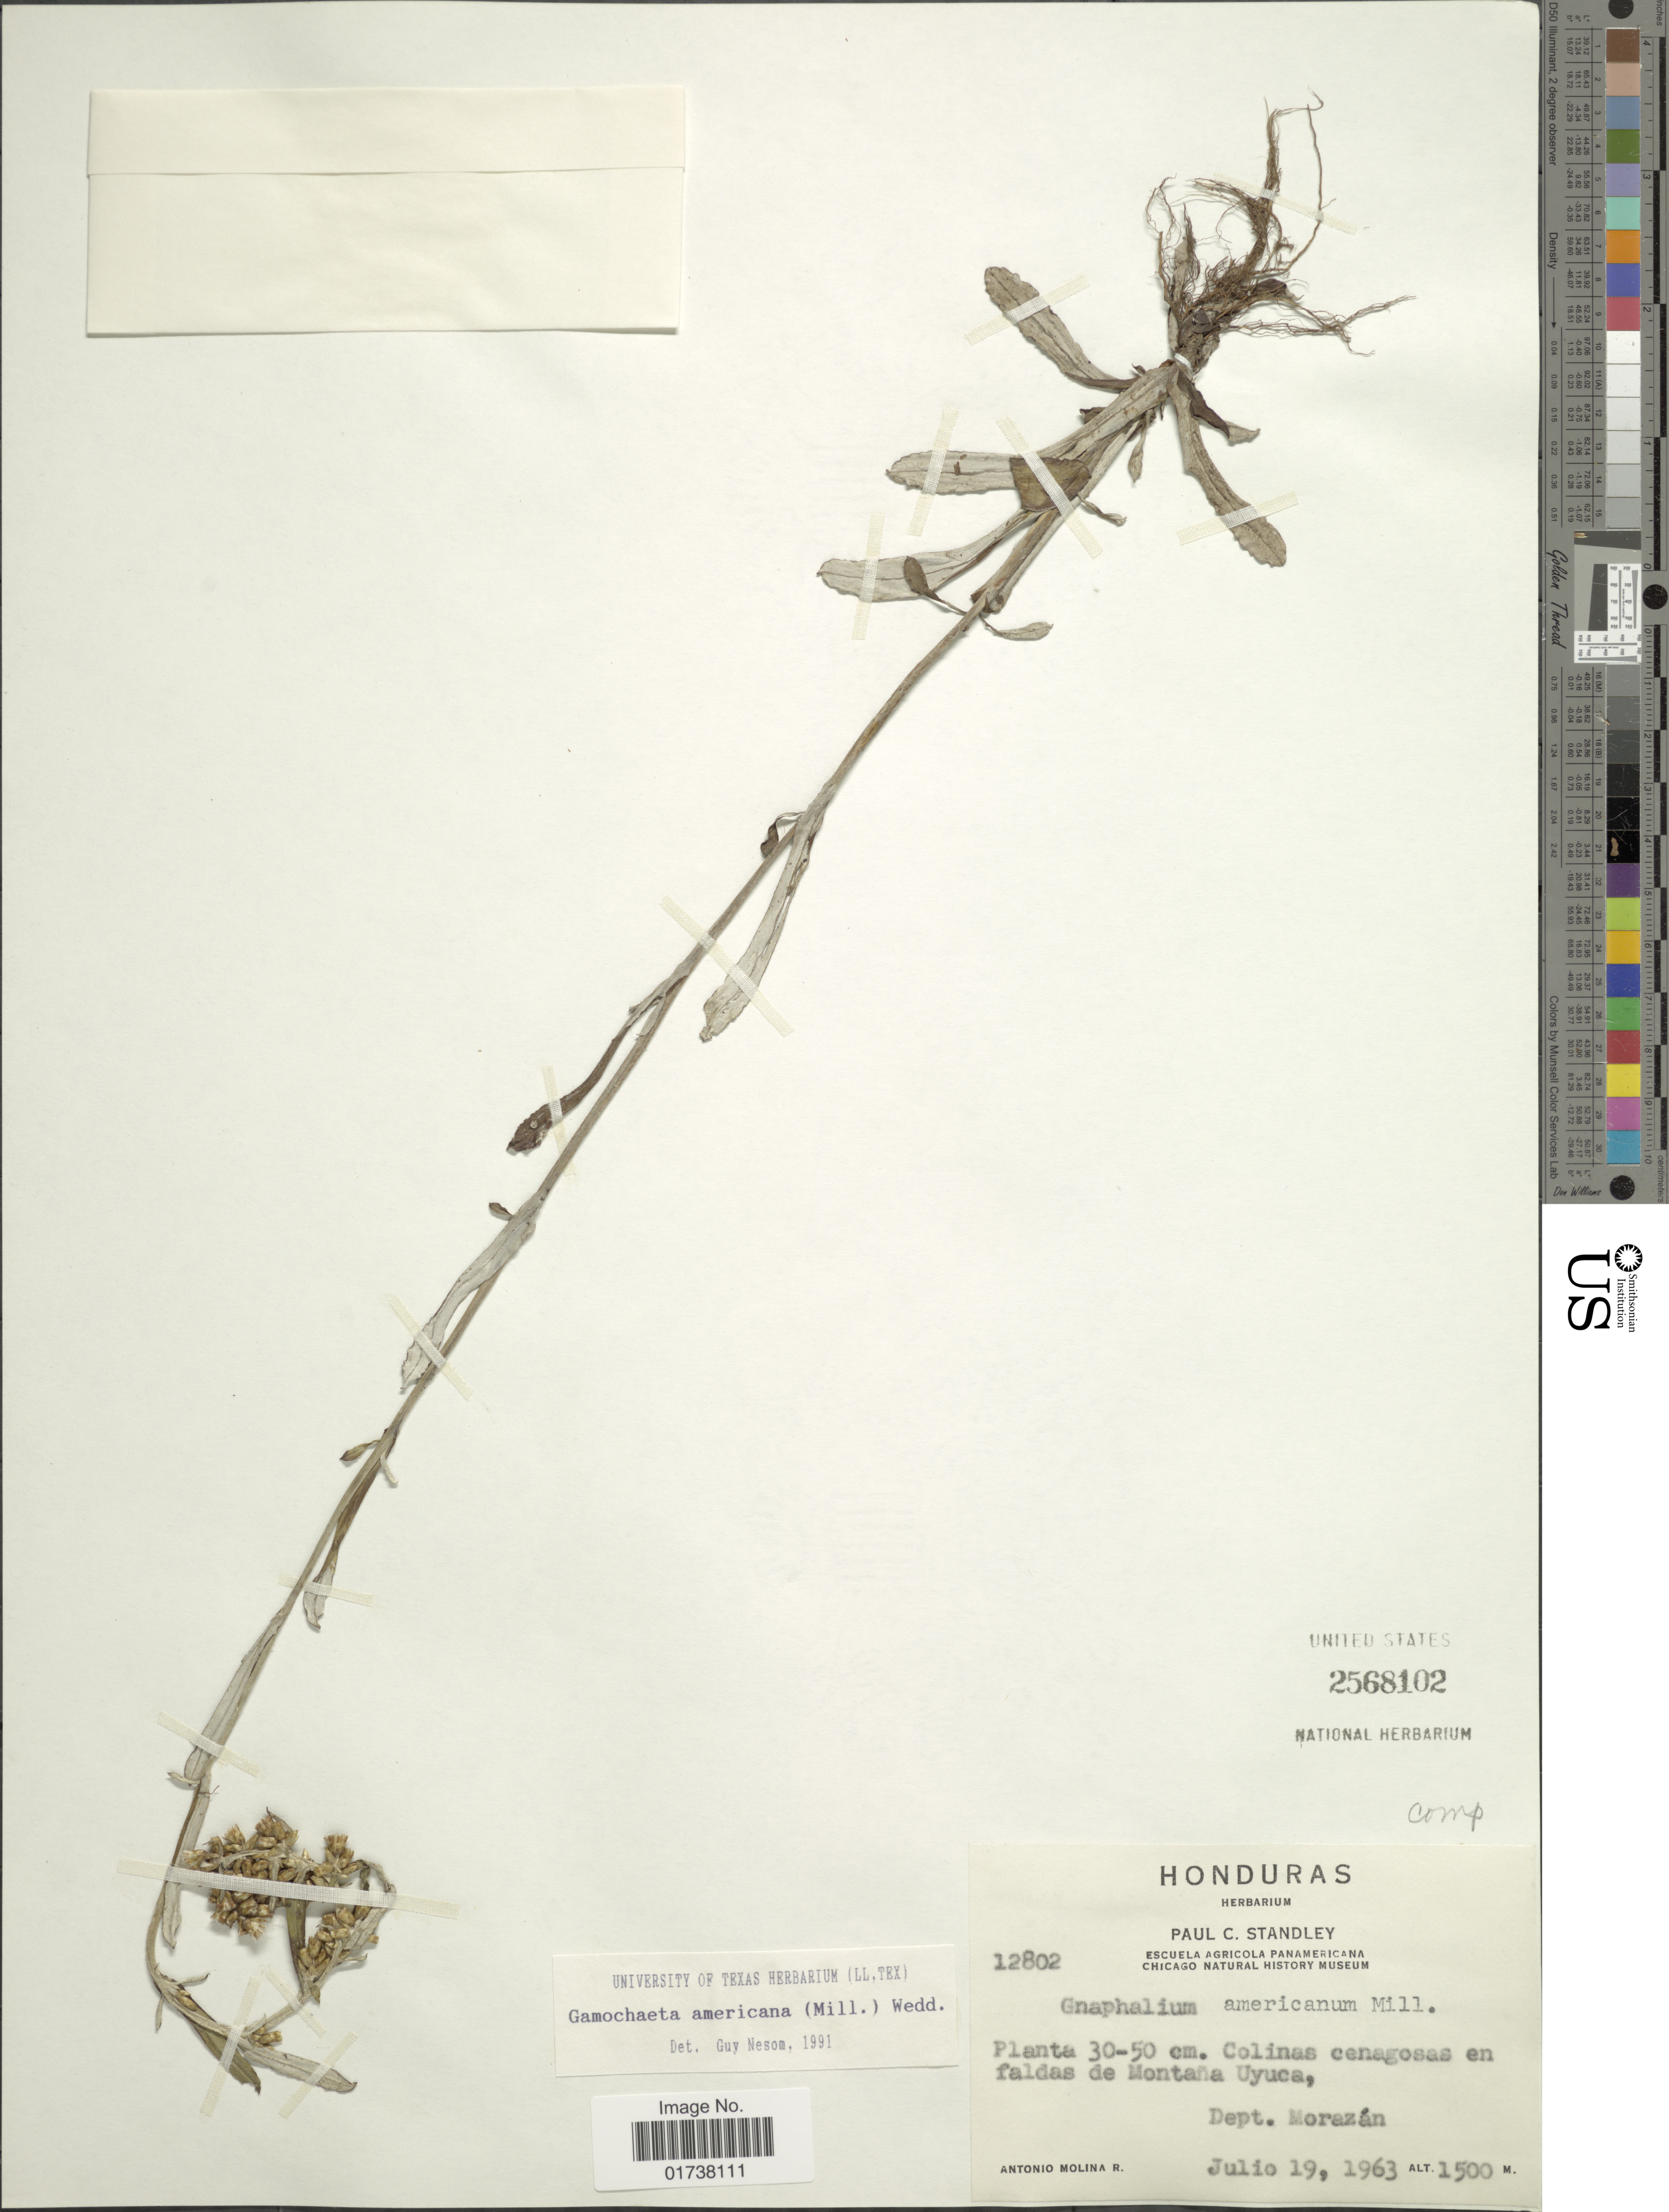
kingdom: Plantae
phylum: Tracheophyta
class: Magnoliopsida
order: Asterales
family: Asteraceae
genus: Gamochaeta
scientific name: Gamochaeta americana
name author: (Mill.) Wedd.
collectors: A. Molina R.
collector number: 12802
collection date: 1963-07-19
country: Honduras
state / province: Fco. Morazán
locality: Colinas cenagosas en faldas de Montana Uyucac, Dept. Morazán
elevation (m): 1500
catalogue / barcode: US 2568102